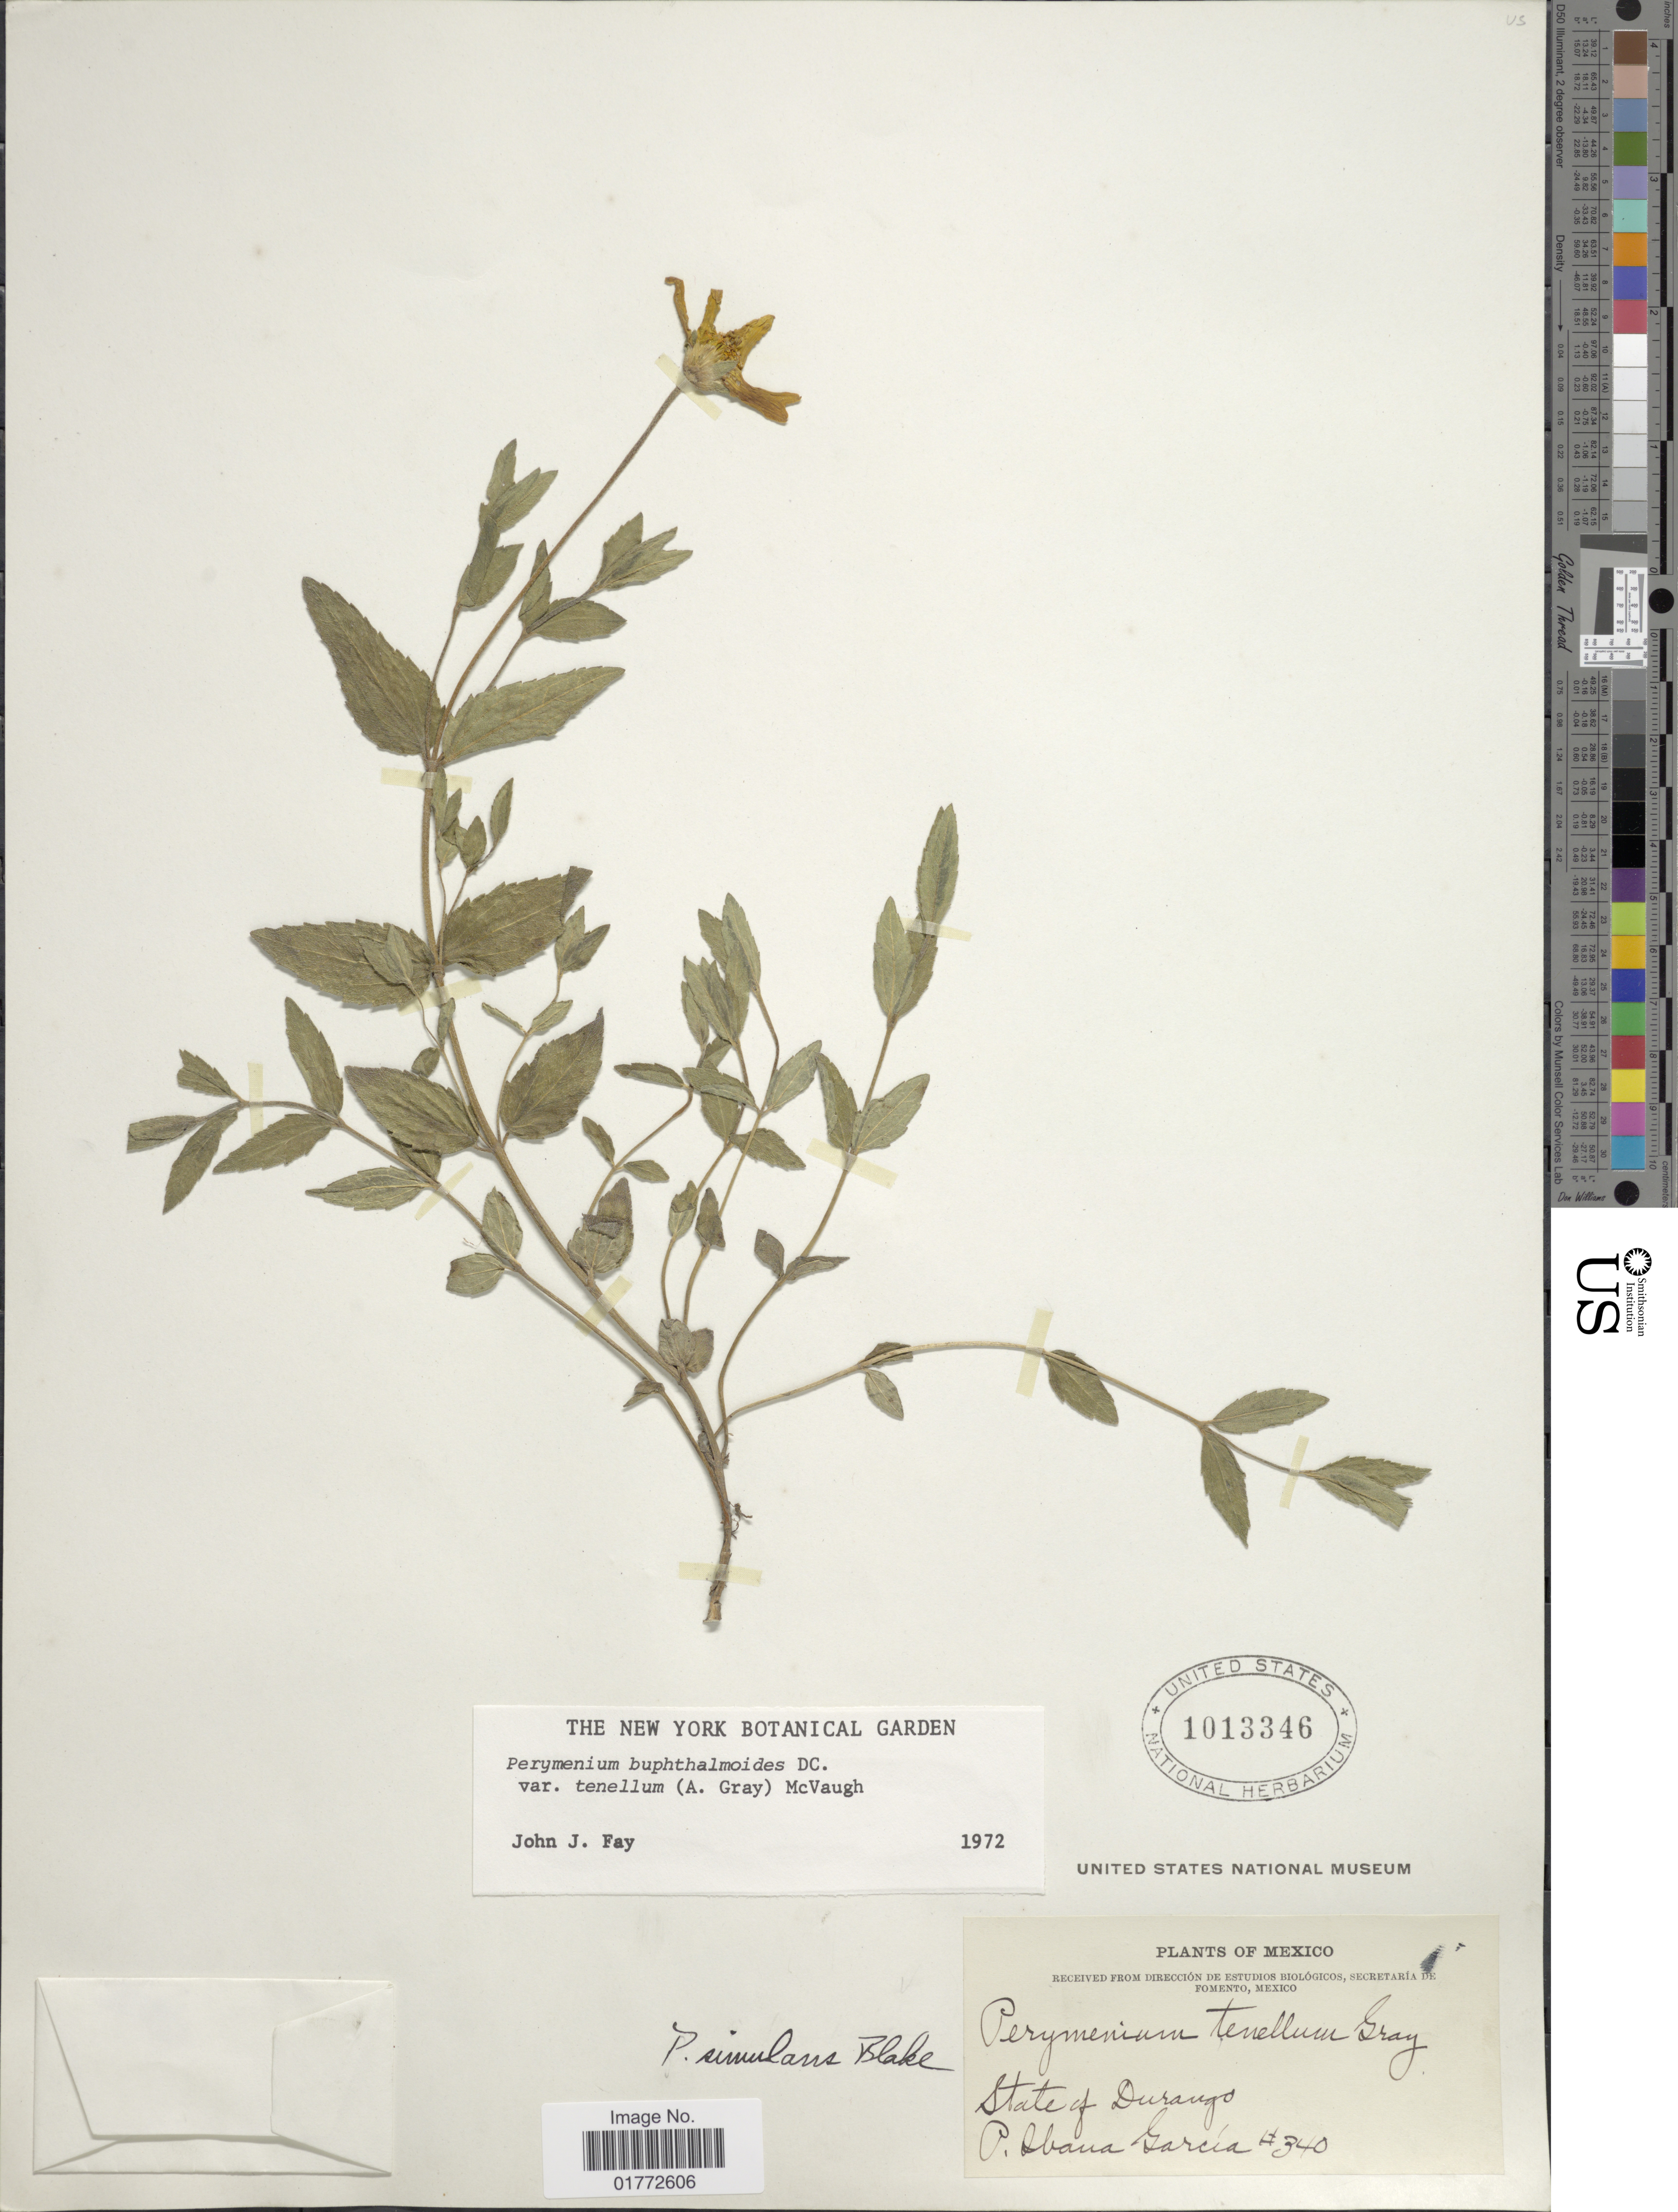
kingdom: Plantae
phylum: Tracheophyta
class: Magnoliopsida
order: Asterales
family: Asteraceae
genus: Perymenium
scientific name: Perymenium buphthalmoides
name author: DC.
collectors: P. I. Garcia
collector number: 340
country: Mexico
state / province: Durango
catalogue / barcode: US 1013346